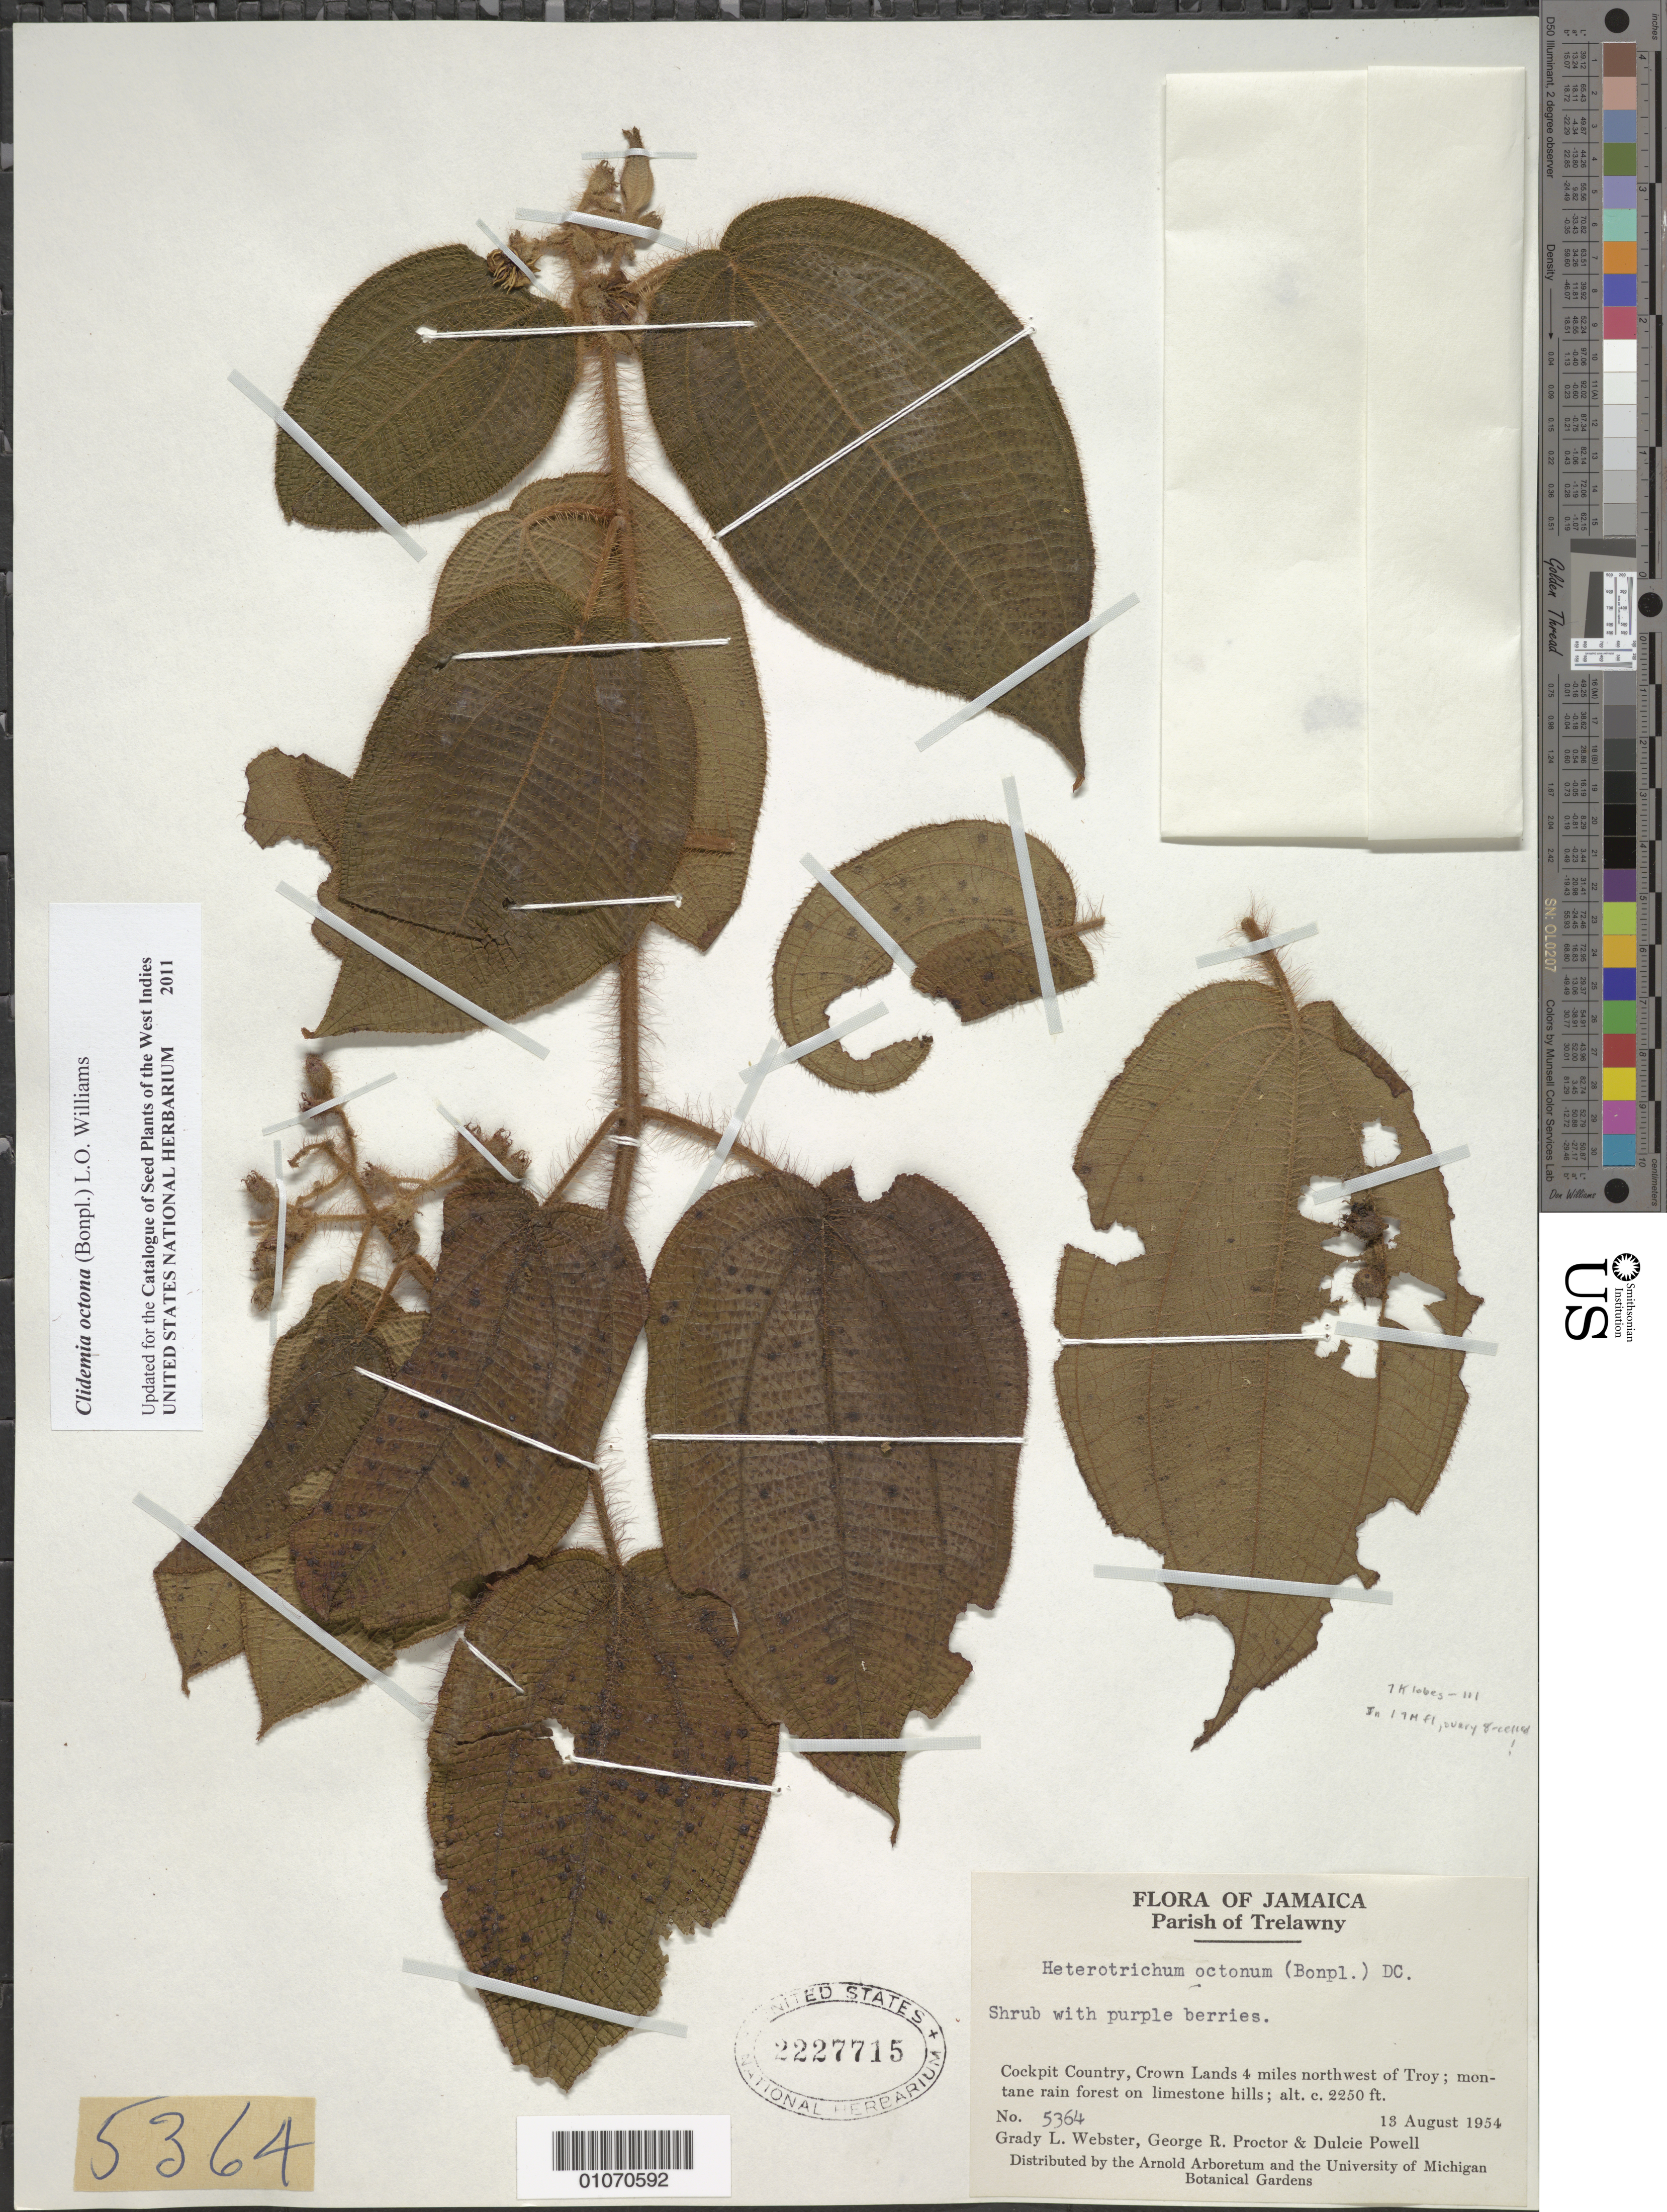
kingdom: Plantae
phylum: Tracheophyta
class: Magnoliopsida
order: Myrtales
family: Melastomataceae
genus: Clidemia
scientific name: Clidemia octona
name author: (Bonpl.) L.O. Williams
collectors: G. L. Webster, G. R. Proctor & D. Powell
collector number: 5364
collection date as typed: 13 Aug 1954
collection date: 1954-08-13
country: Jamaica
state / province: Trelawny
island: Jamaica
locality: Cockpit County, Crown Lands, 4 miles N of Troy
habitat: Montane rain forest on limestone hills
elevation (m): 686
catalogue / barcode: US 2227715